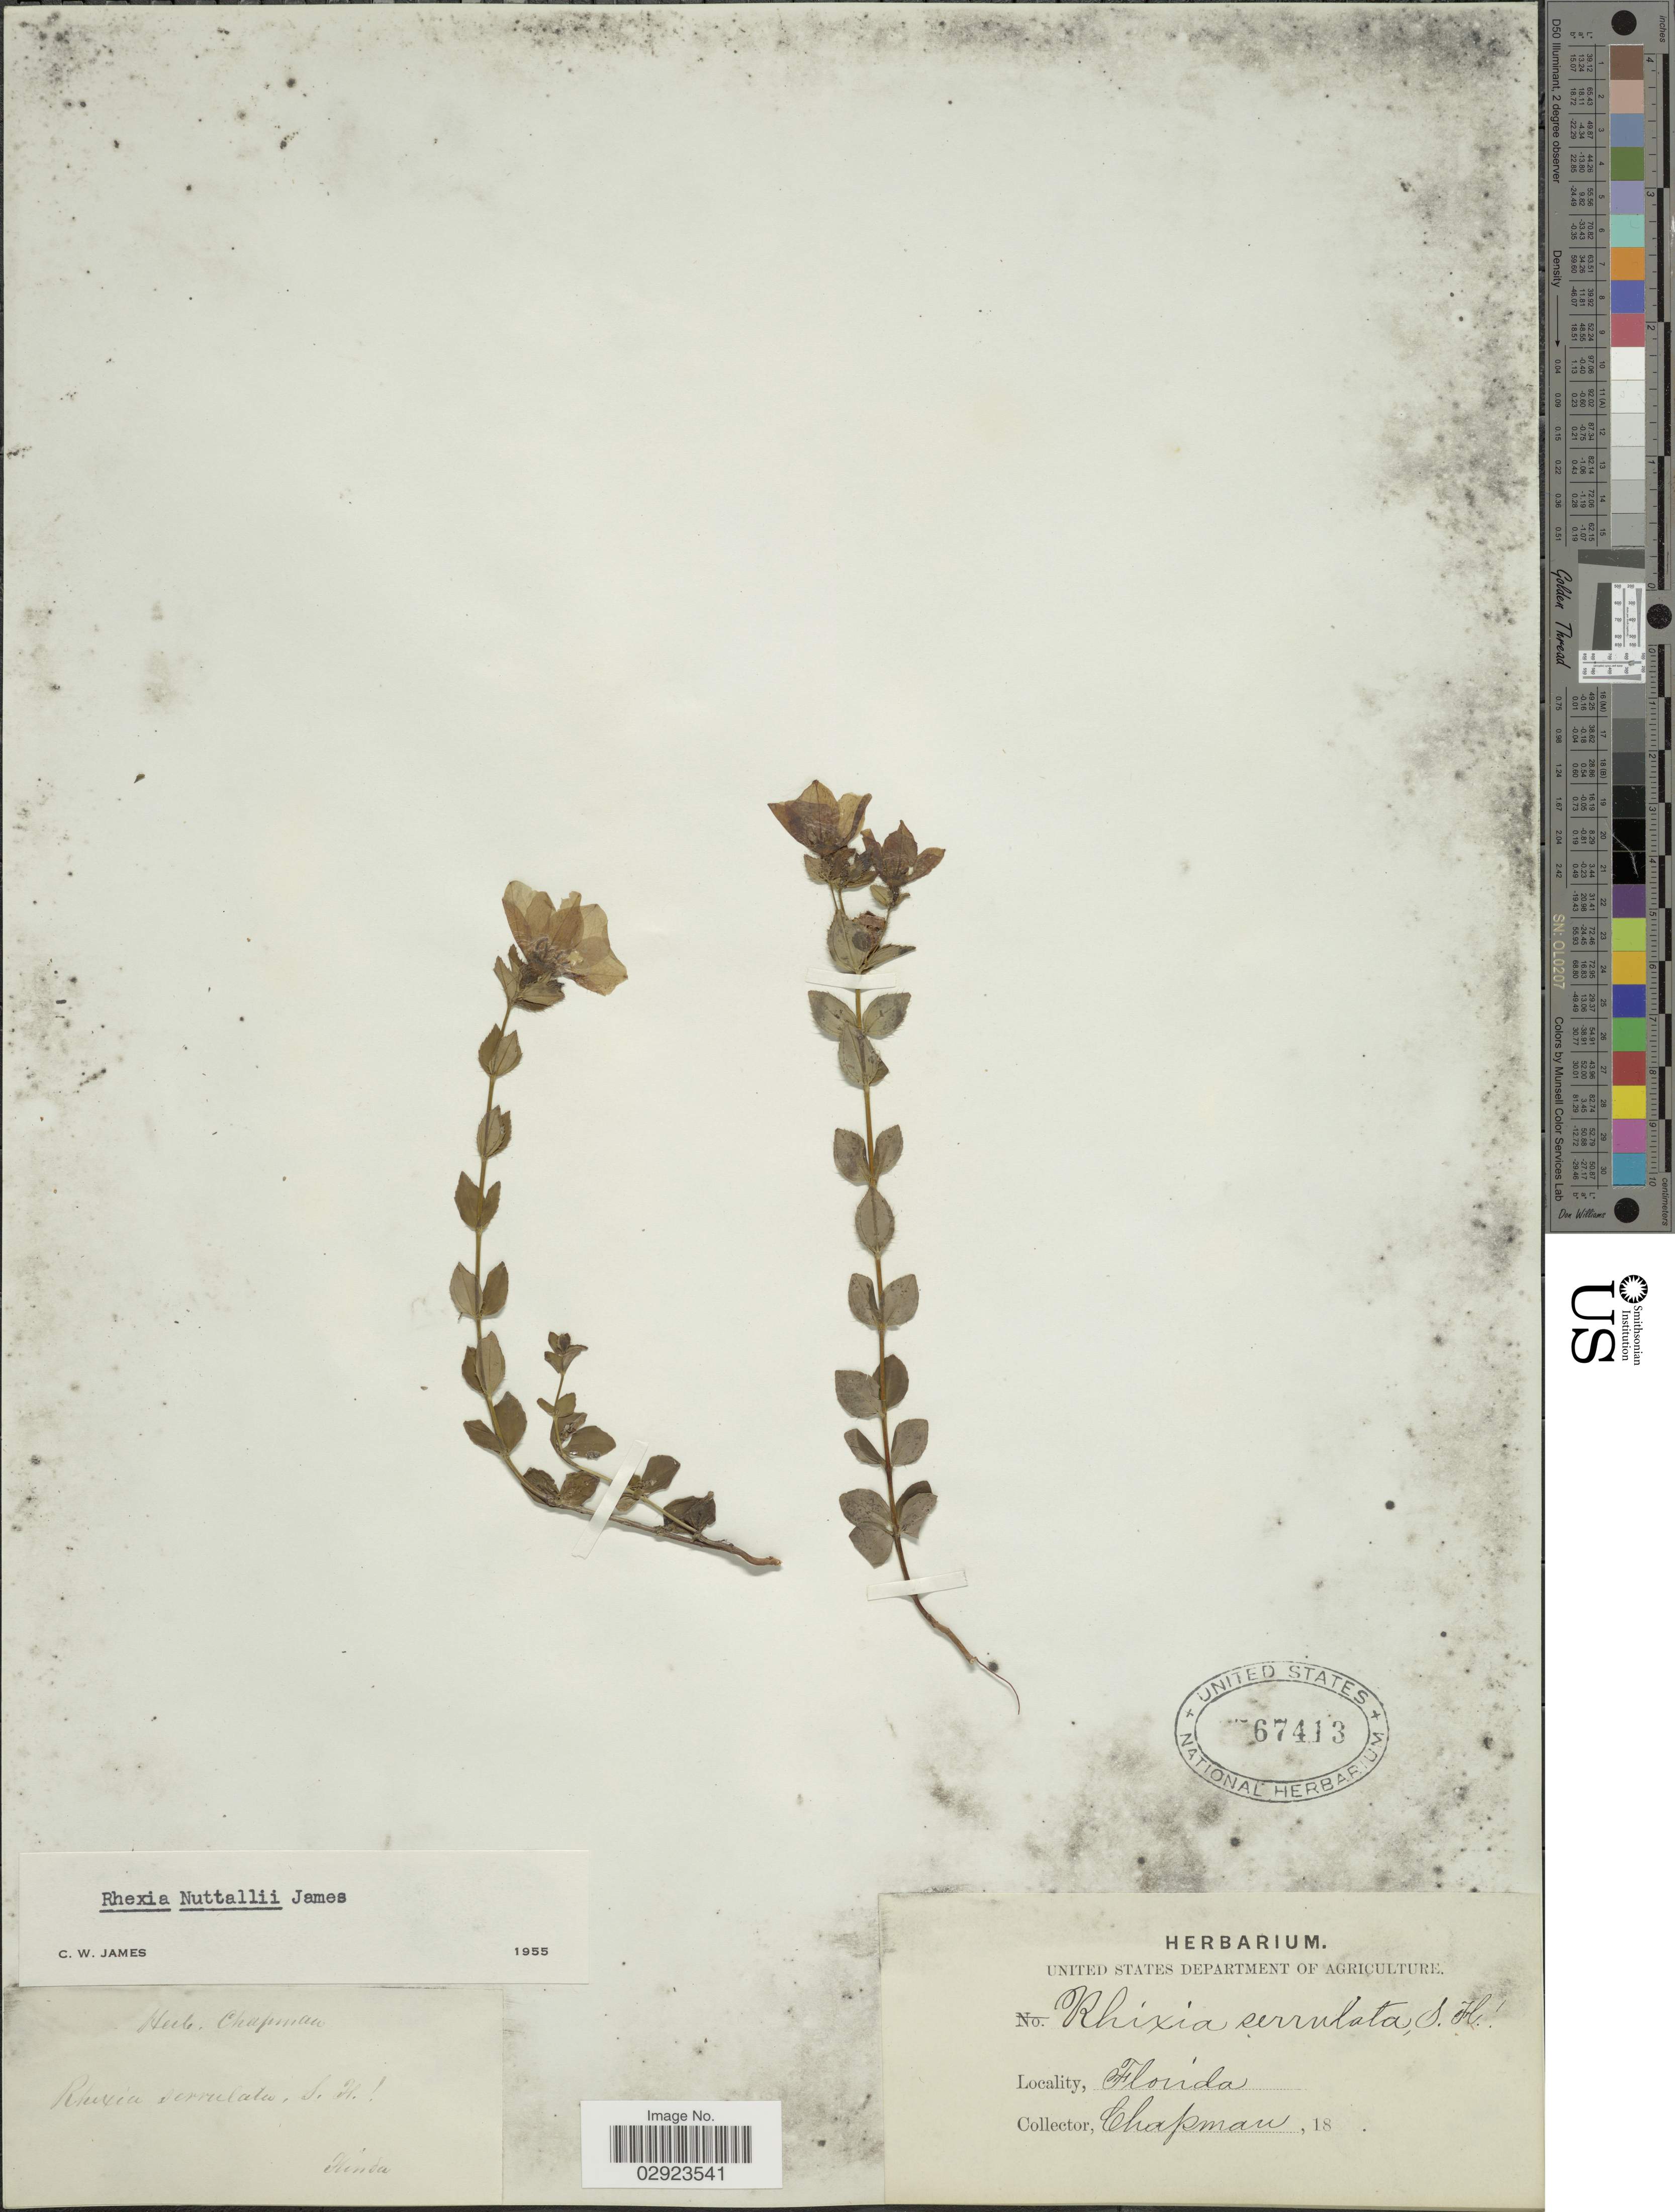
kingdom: Plantae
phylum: Tracheophyta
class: Magnoliopsida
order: Myrtales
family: Melastomataceae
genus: Rhexia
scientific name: Rhexia nuttallii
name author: C.W. James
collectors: A. Chapman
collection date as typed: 18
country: United States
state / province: Florida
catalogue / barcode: US 67413